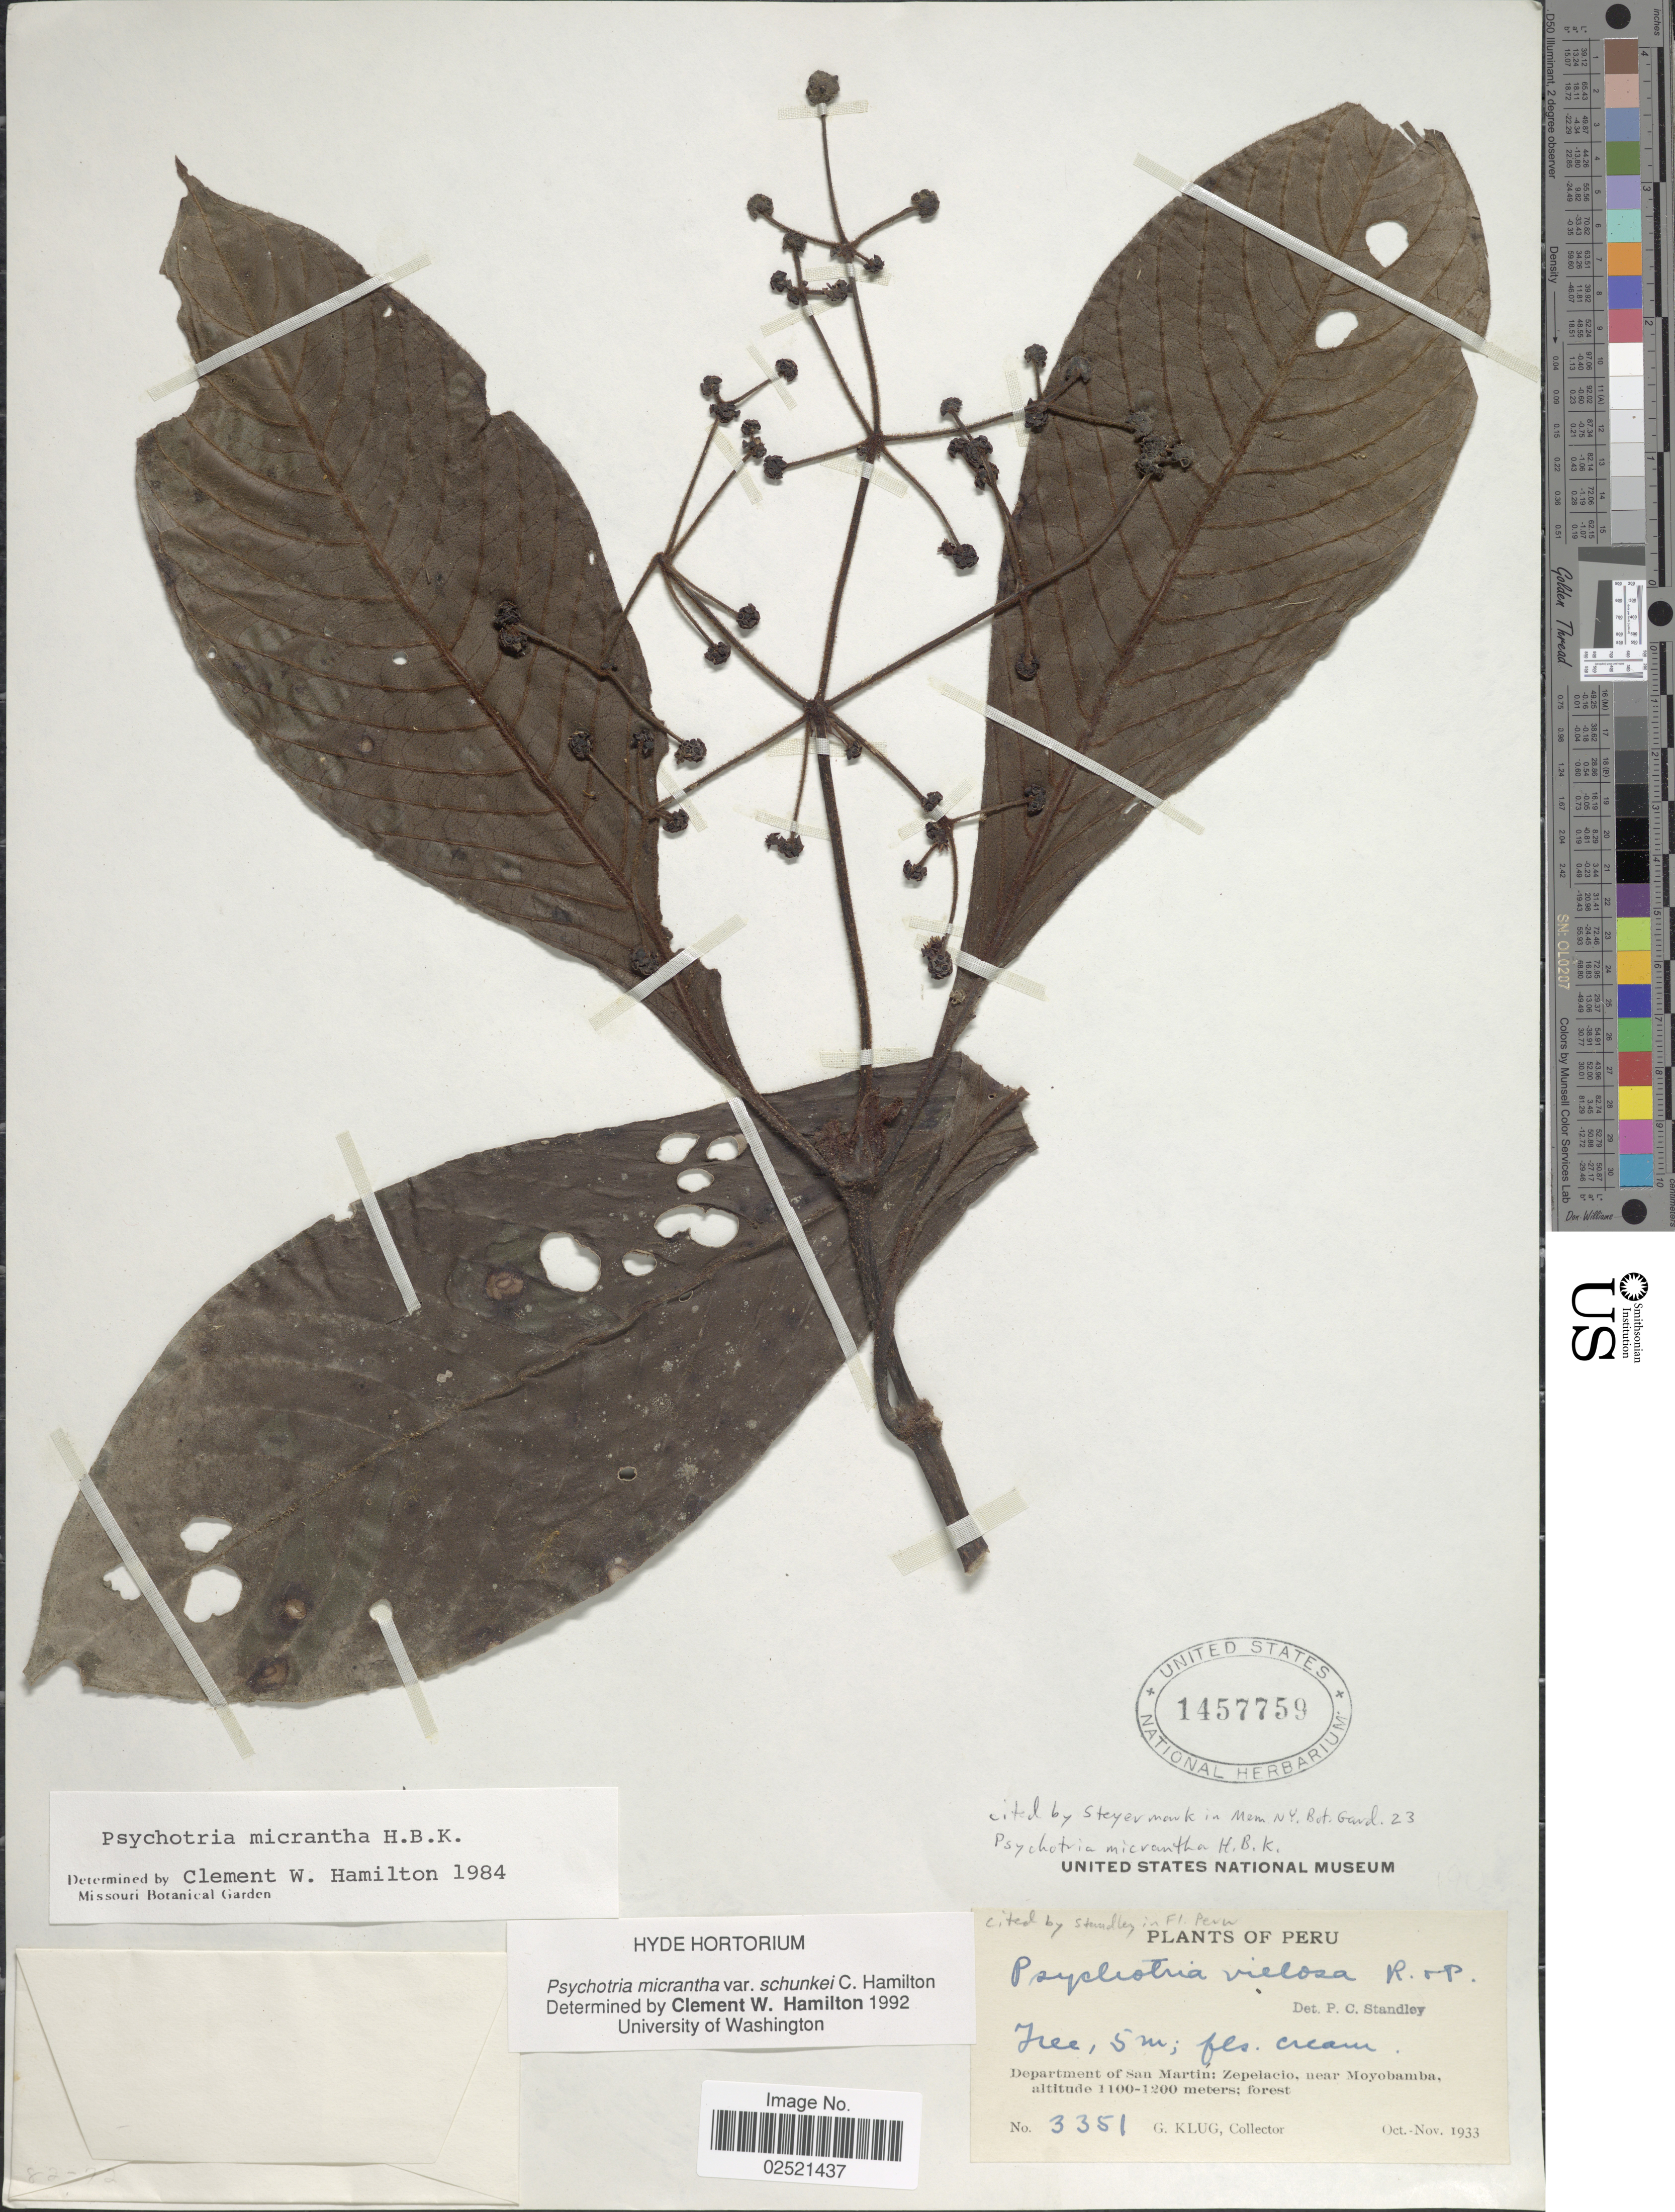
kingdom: Plantae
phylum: Tracheophyta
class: Magnoliopsida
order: Gentianales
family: Rubiaceae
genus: Psychotria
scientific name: Psychotria micrantha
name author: Kunth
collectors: G. Klug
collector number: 3351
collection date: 1933-10/1933-11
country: Peru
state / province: San Martín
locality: Zepelacio, near Moyobamba.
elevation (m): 1100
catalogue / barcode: US 1457759